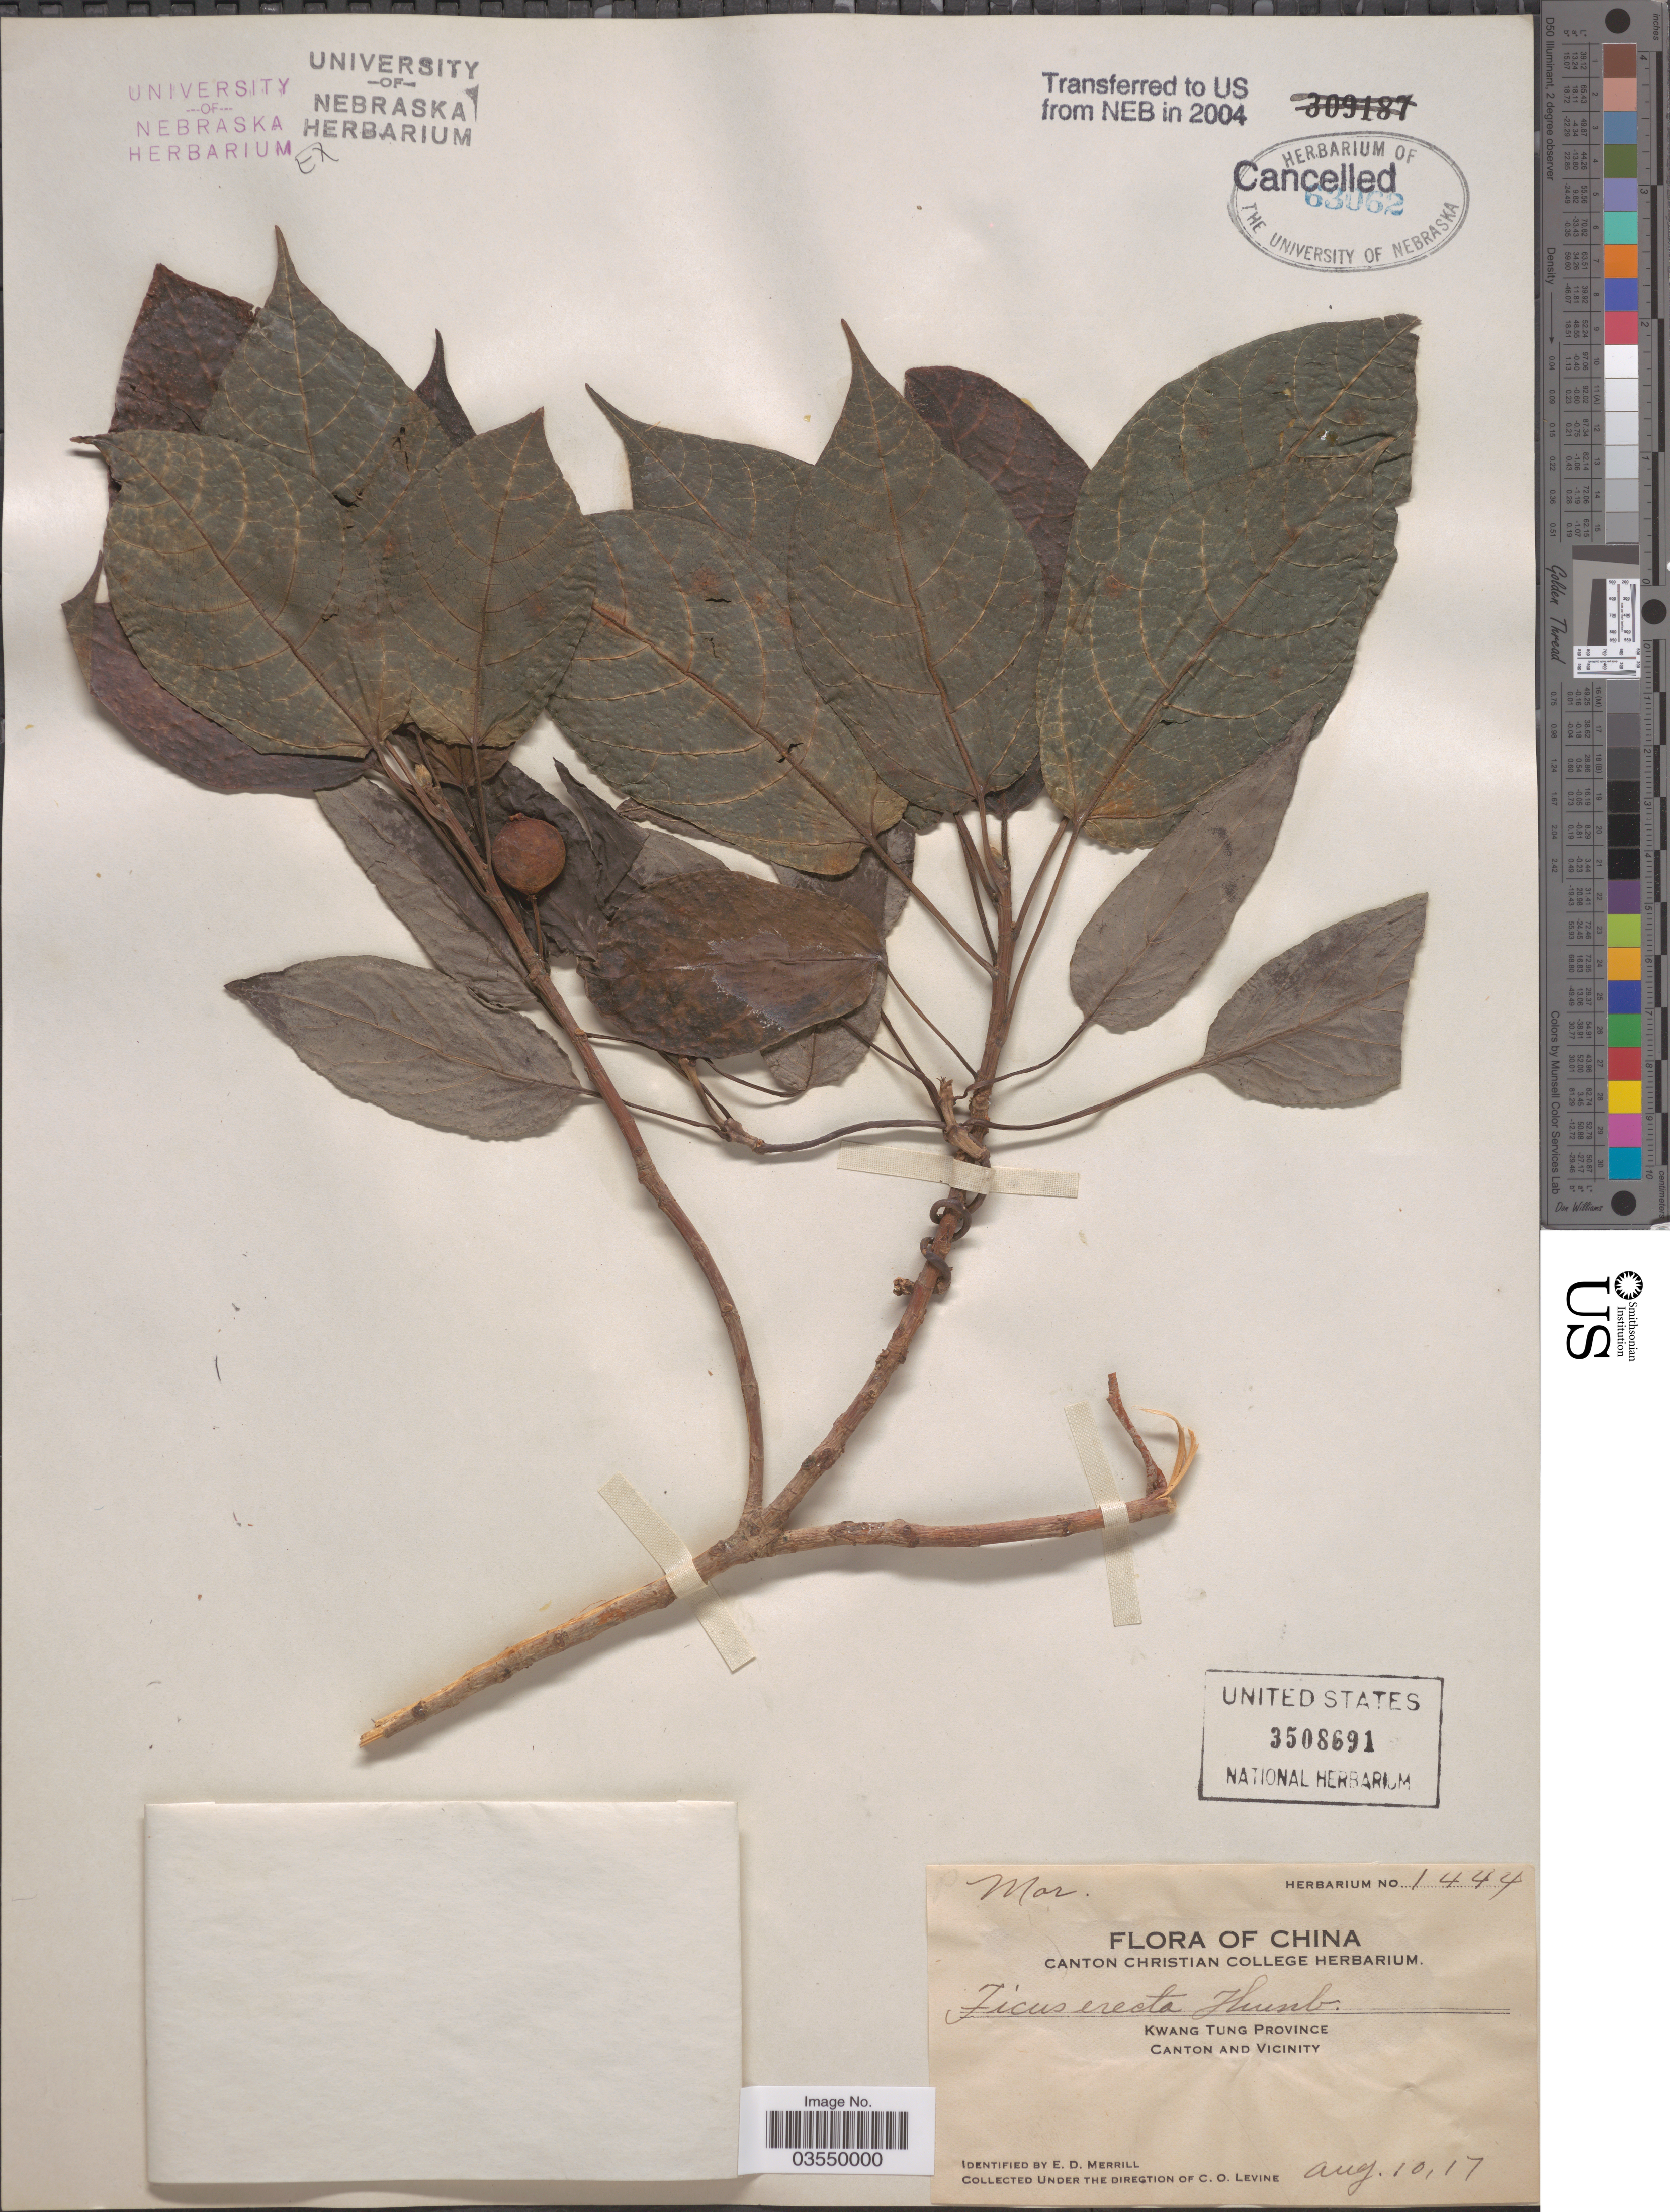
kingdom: Plantae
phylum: Tracheophyta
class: Magnoliopsida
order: Rosales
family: Moraceae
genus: Ficus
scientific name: Ficus erecta var. erecta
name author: Thunb.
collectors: C. O. Levine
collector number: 1444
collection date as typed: Transcribed d/m/y: 10/8/17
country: China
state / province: Guangdong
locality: Kwang Tung Province. Canton and Vicinity.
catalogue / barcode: US 3508691